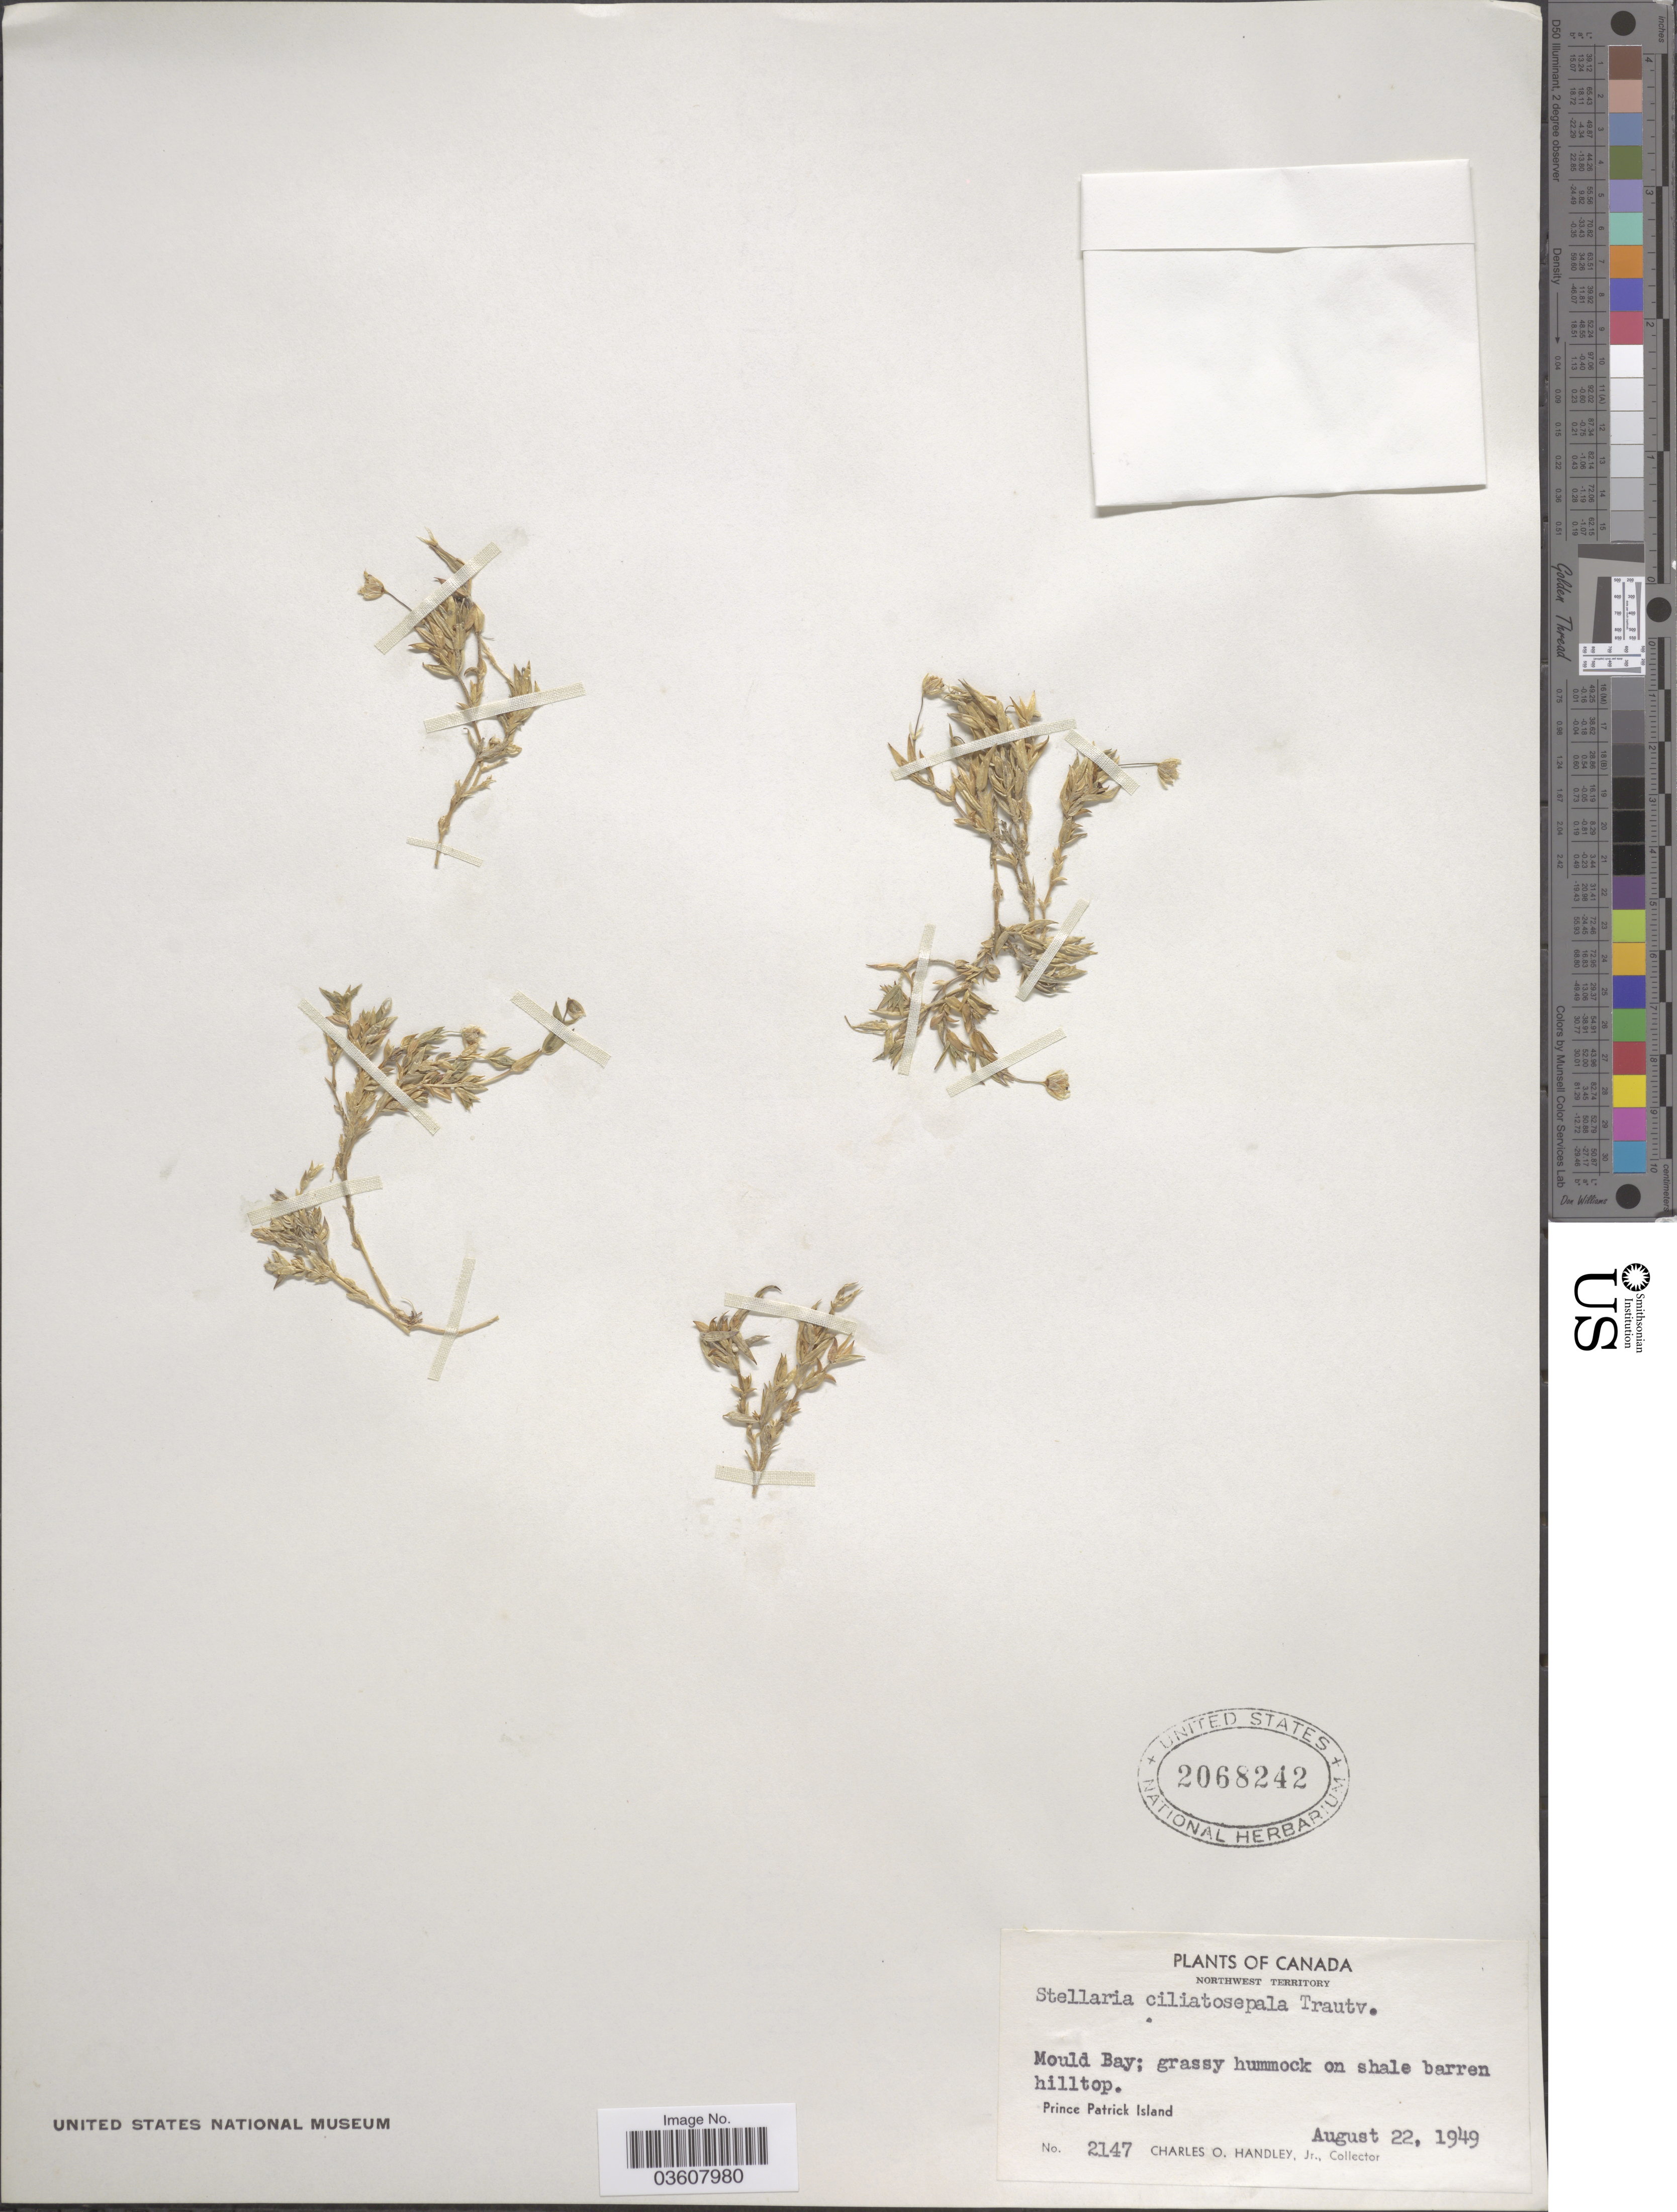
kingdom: Plantae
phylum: Tracheophyta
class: Magnoliopsida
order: Caryophyllales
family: Caryophyllaceae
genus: Stellaria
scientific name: Stellaria ciliatosepala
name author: Trautv.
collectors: C. Handley Jr.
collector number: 2147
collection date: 1949-08-22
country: Canada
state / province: Northwest Territories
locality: Northwest Territory. Mould Bay; grassy hummock on shale barren hilltop. Prince Patrick Island.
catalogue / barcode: US 2068242